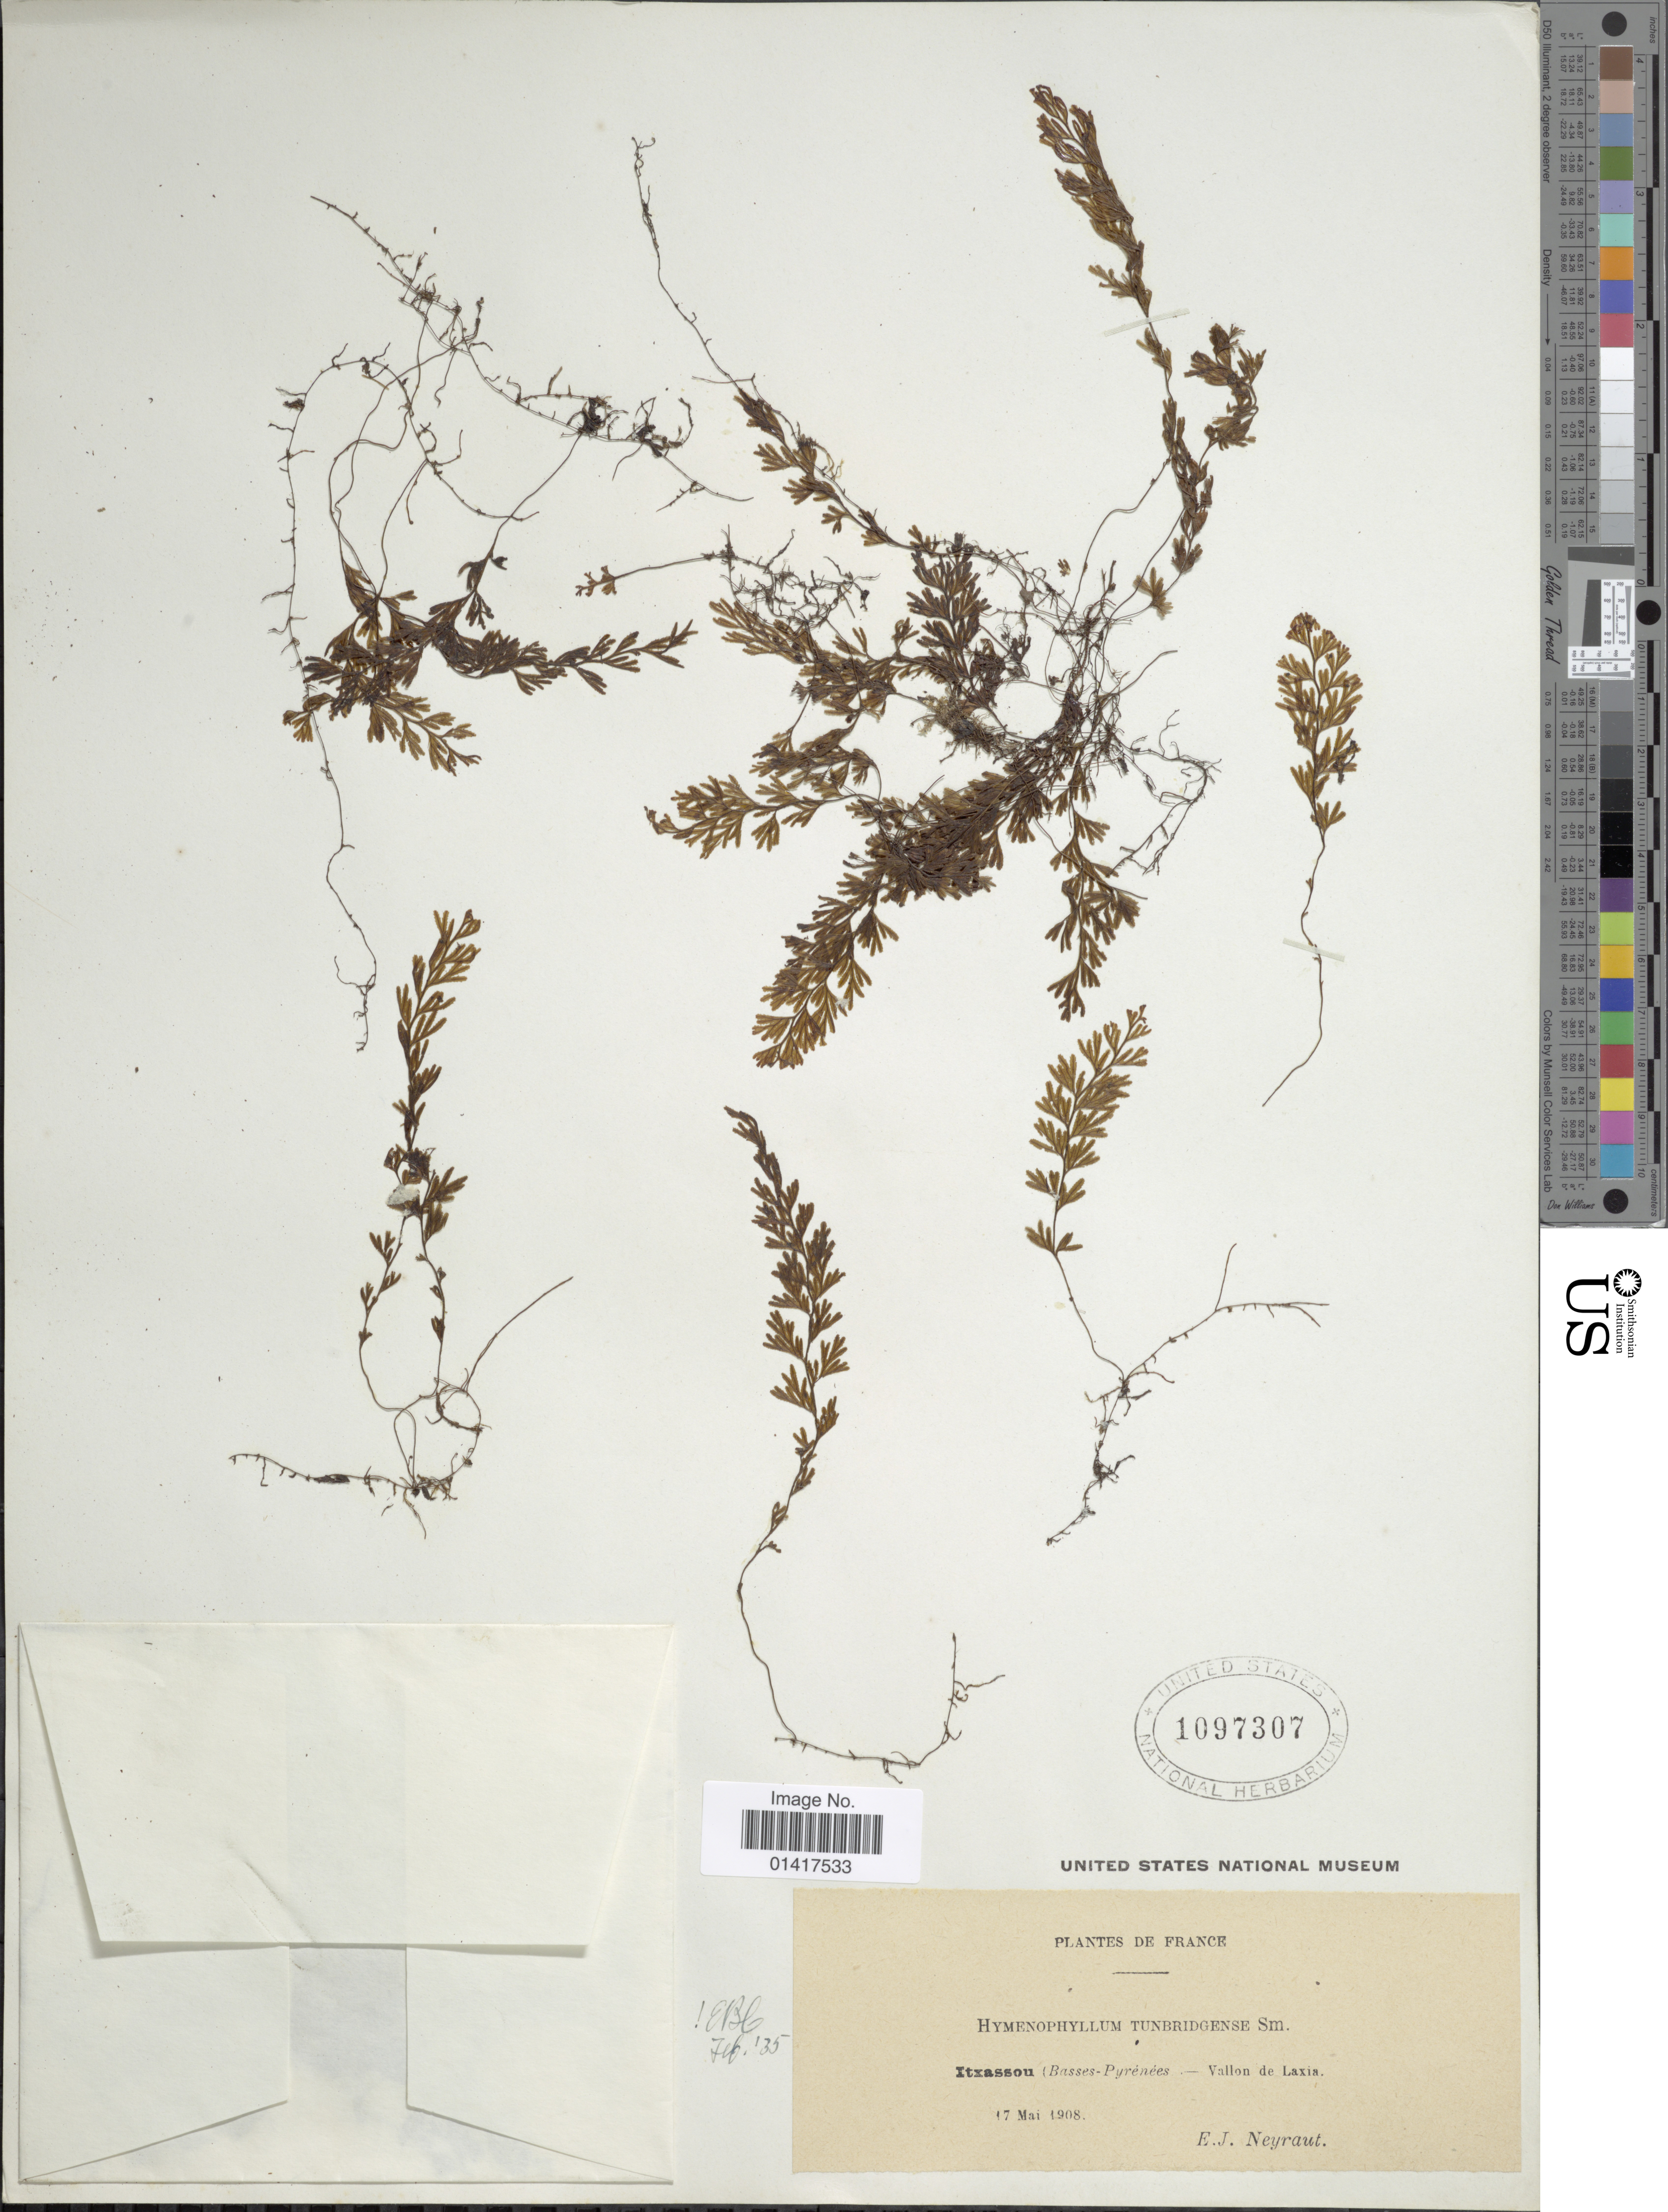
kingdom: Plantae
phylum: Tracheophyta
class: Polypodiopsida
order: Hymenophyllales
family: Hymenophyllaceae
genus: Hymenophyllum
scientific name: Hymenophyllum tunbrigense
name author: (L.) Small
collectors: E. Neyraut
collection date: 1908-05-17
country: France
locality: Itxassou (Basses-Pyrences - Vallon de Laxia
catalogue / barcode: US 1097307